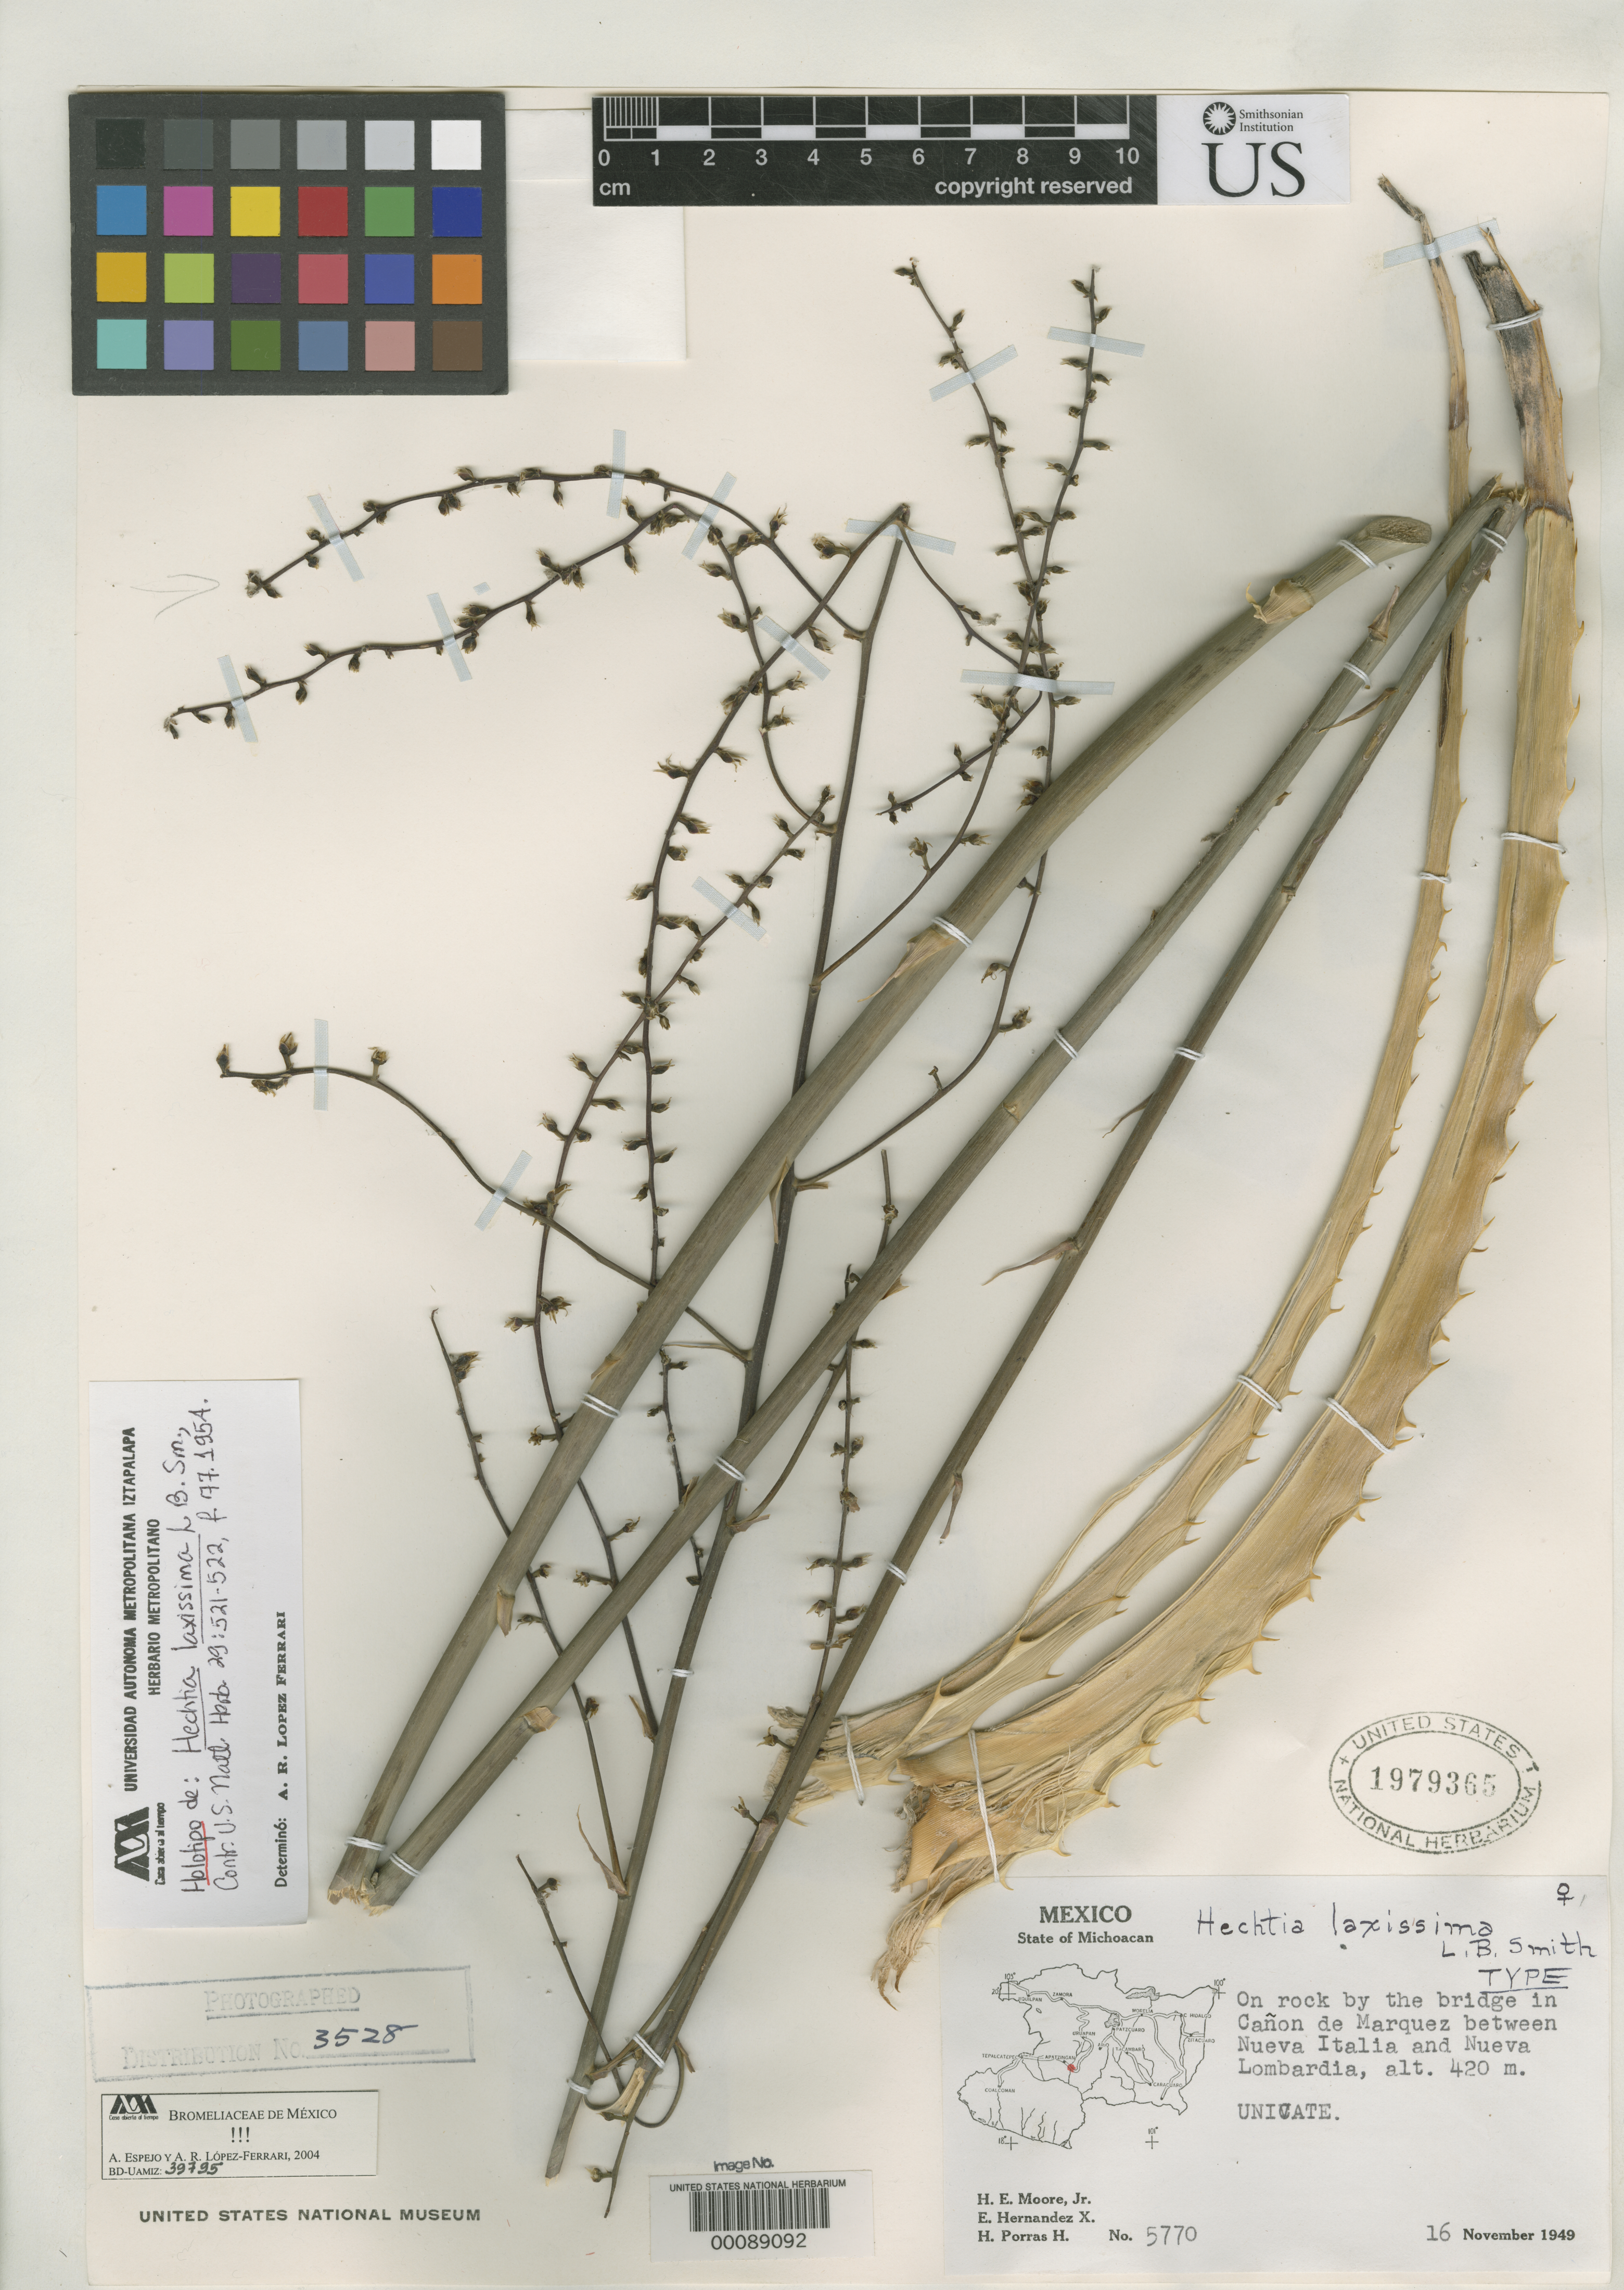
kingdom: Plantae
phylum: Tracheophyta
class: Liliopsida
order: Poales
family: Bromeliaceae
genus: Hechtia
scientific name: Hechtia laxissima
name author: L.B. Sm.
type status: Holotype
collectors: H. E. Moore, E. I. Hernández-X. & H. Porras-H.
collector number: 5770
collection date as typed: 16 Nov 1949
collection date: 1949-11-16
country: Mexico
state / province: Michoacán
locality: Cañon de Marquez between Nueva Italia & Nueva Lombardia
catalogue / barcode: US 1979365